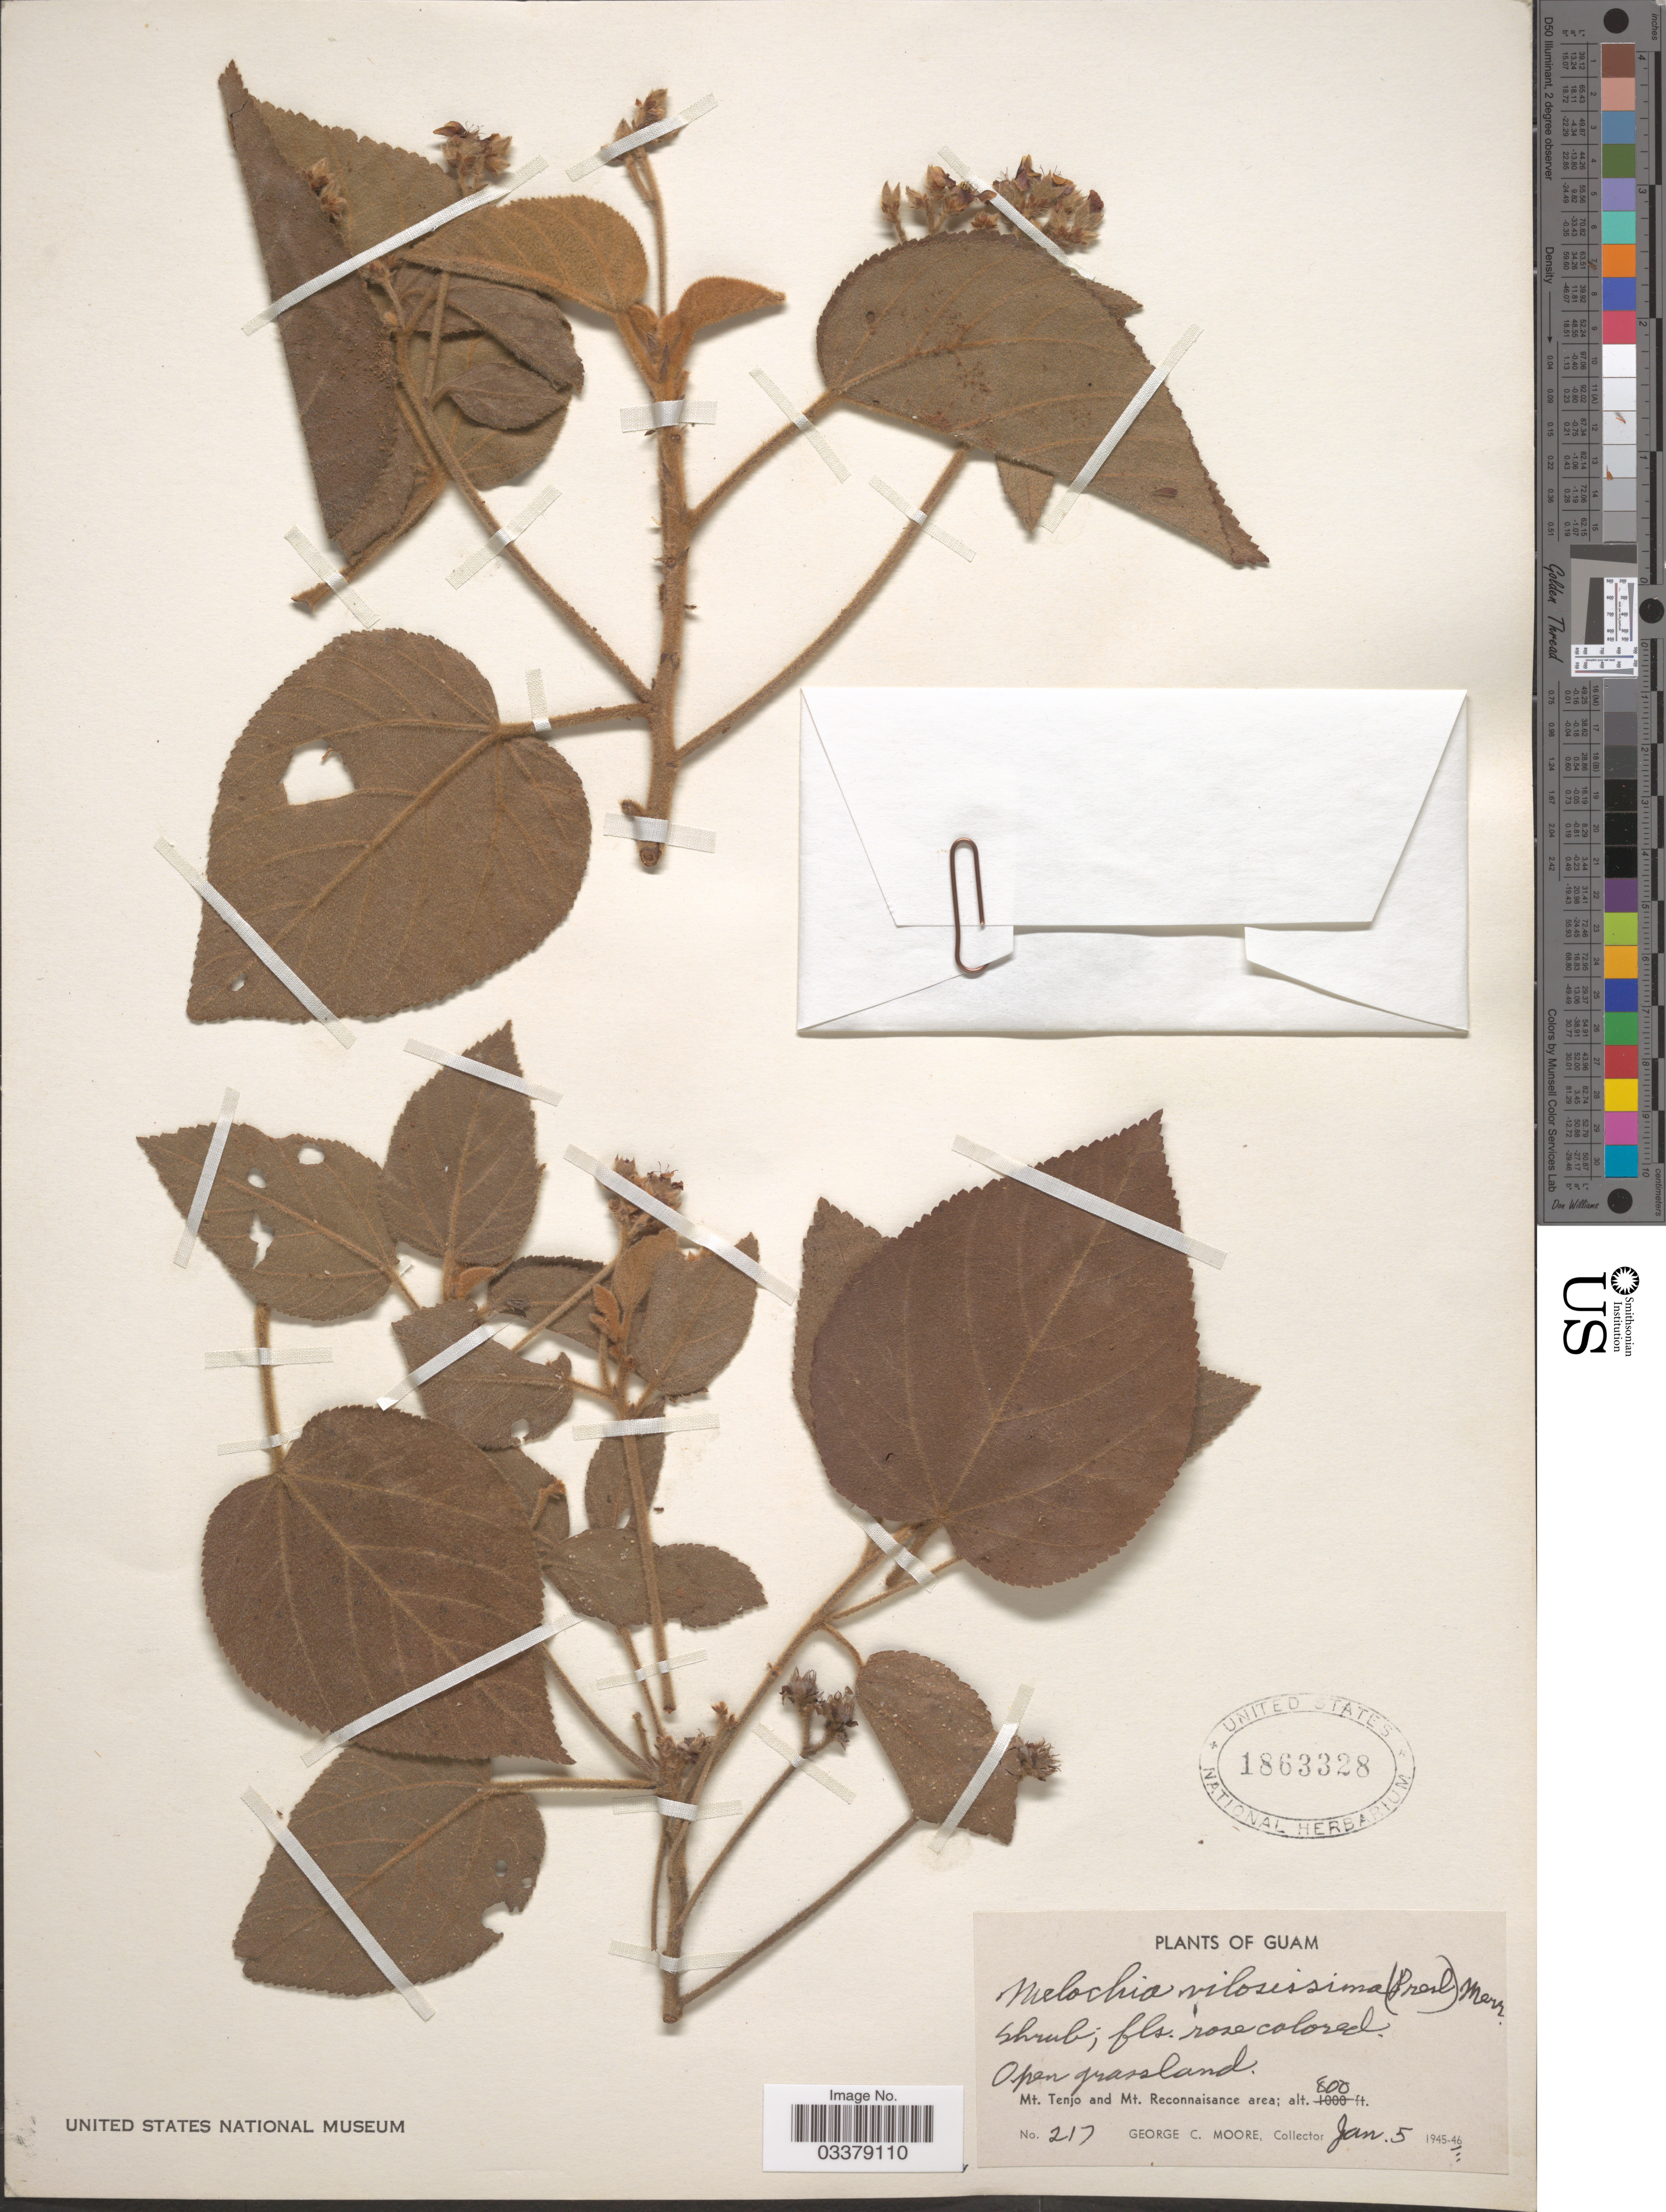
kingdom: Plantae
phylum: Tracheophyta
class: Magnoliopsida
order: Malvales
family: Malvaceae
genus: Melochia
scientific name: Melochia villosissima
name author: (C. Presl) Merr.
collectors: G. C. Moore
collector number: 217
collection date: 1946-01-05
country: Guam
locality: Mt. Tenjo and Mt. Reconnaisance area.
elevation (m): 244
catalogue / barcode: US 1863328